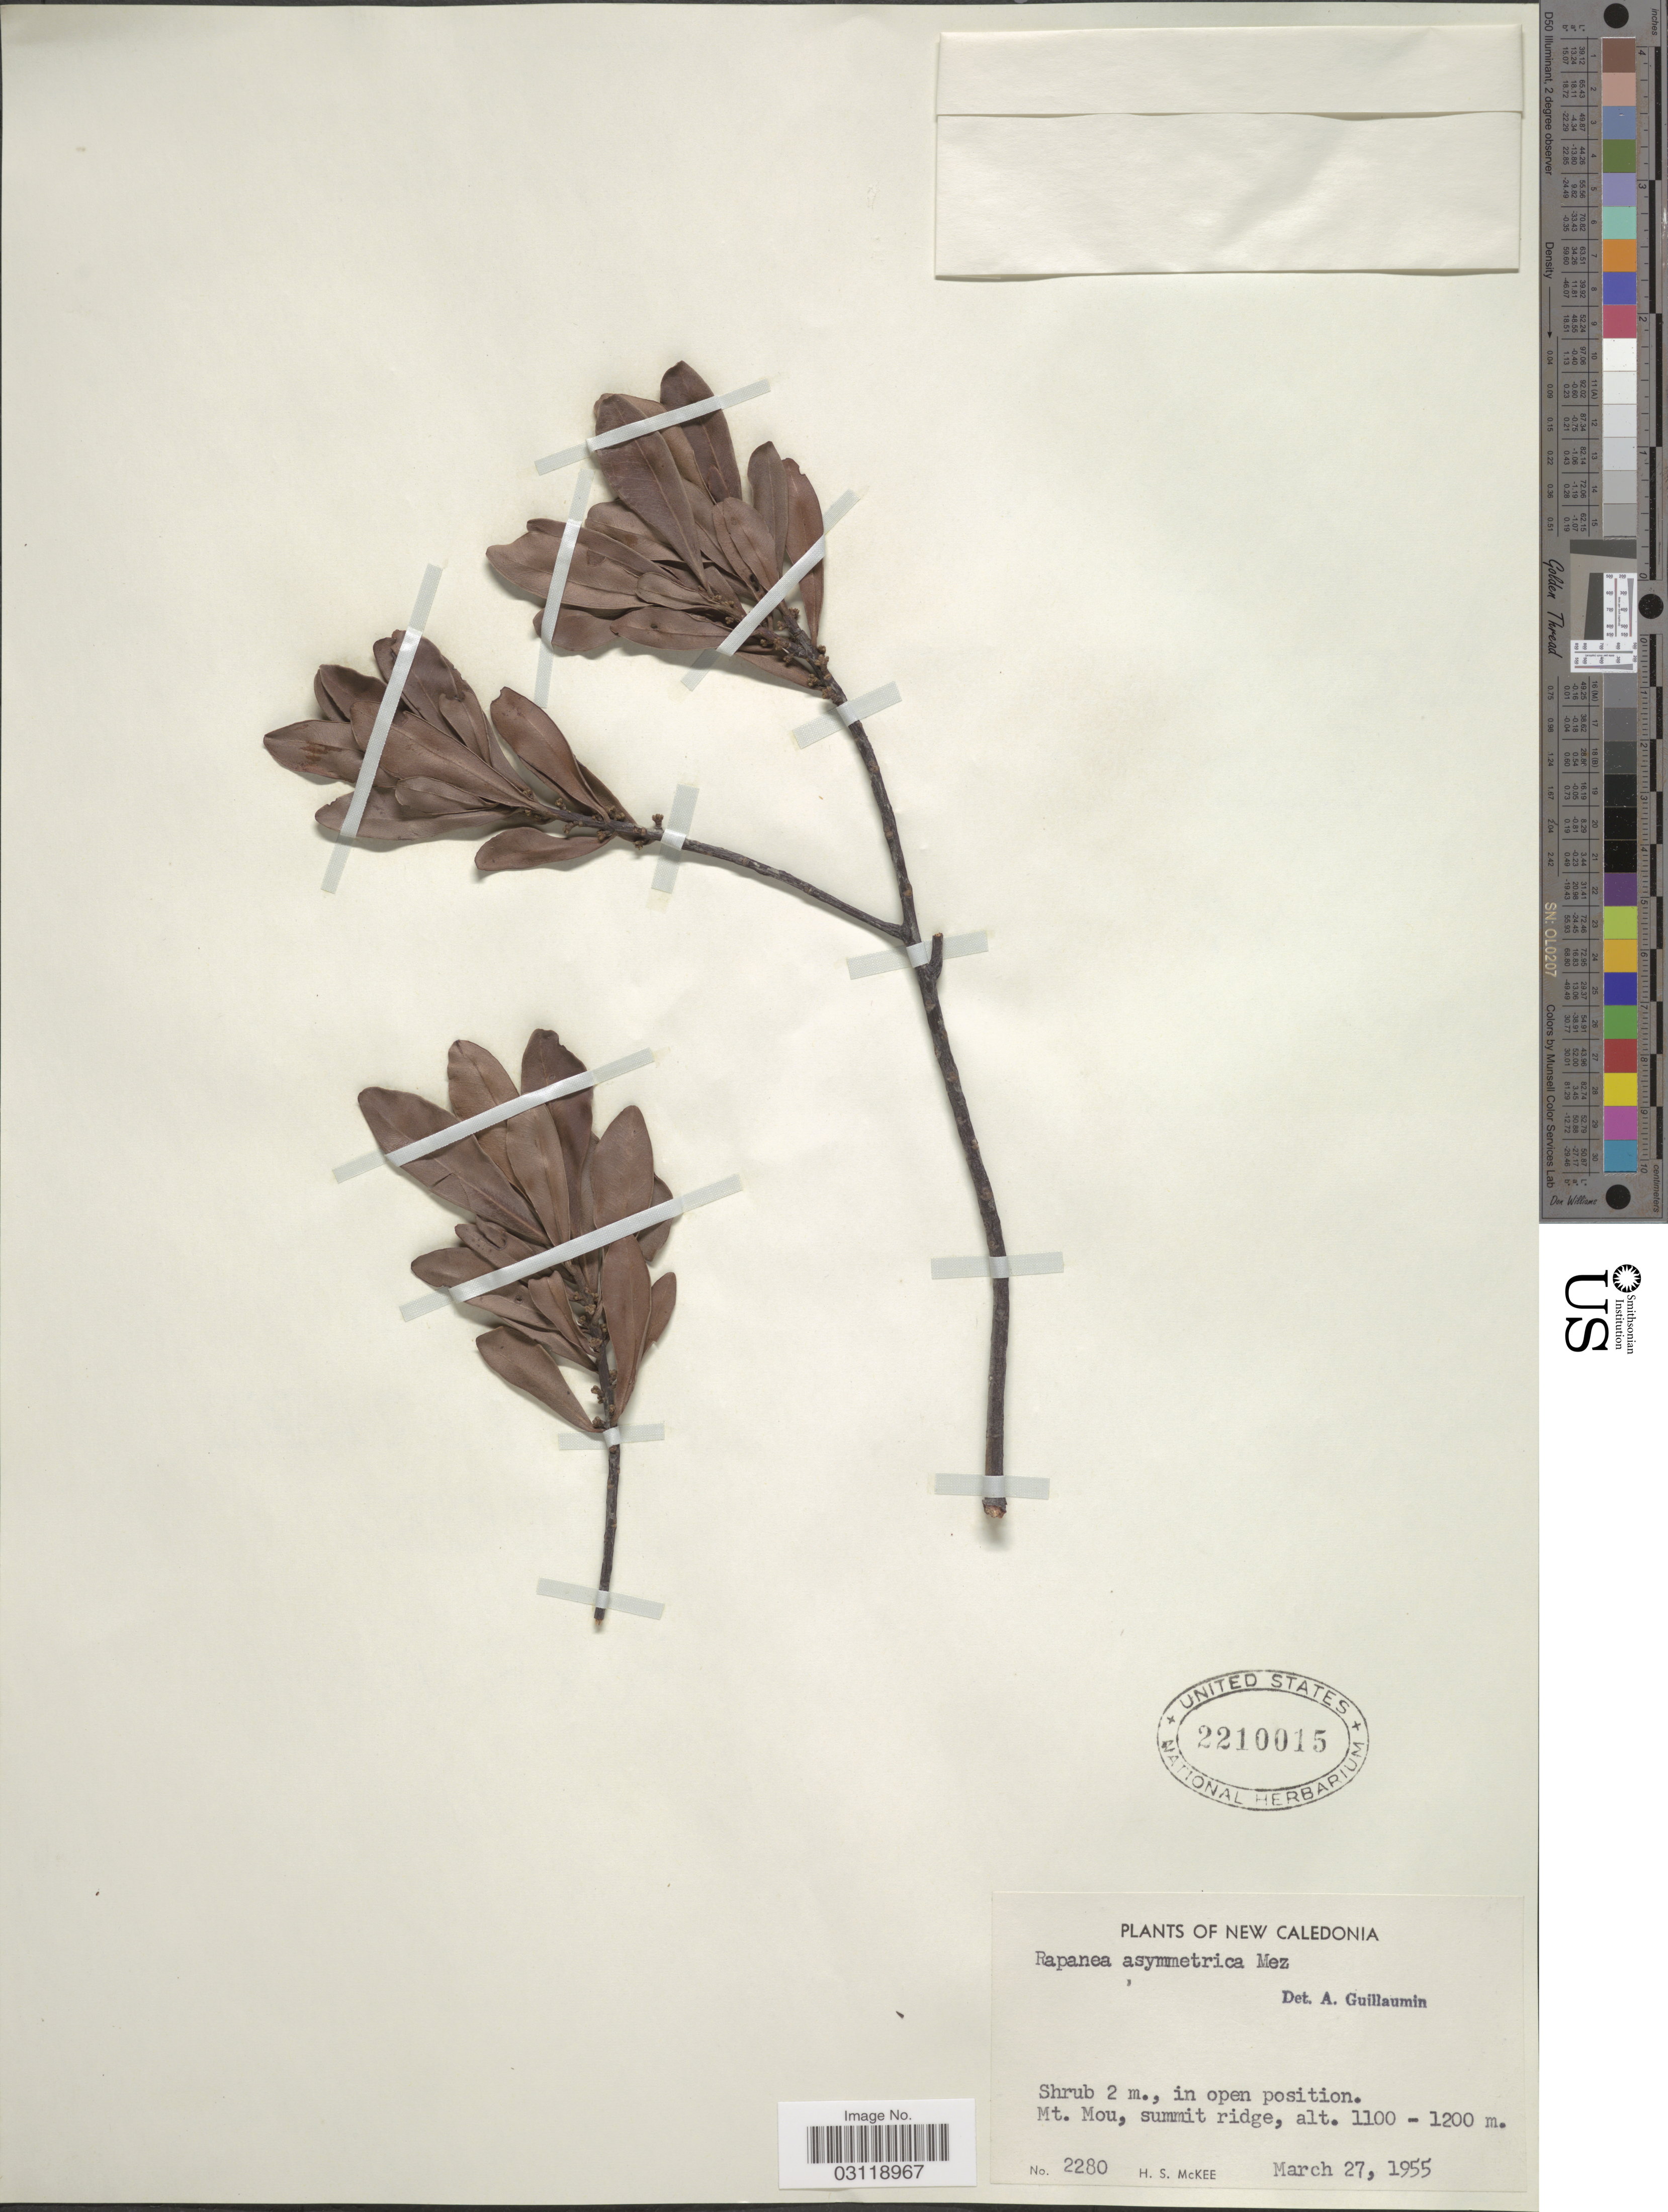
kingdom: Plantae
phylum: Tracheophyta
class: Magnoliopsida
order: Ericales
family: Primulaceae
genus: Rapanea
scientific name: Rapanea asymmetrica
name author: Mez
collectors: H. S. McKee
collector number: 2280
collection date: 1955-03-27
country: New Caledonia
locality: Mt. Mou, summit ridge.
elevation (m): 1100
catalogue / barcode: US 2210015